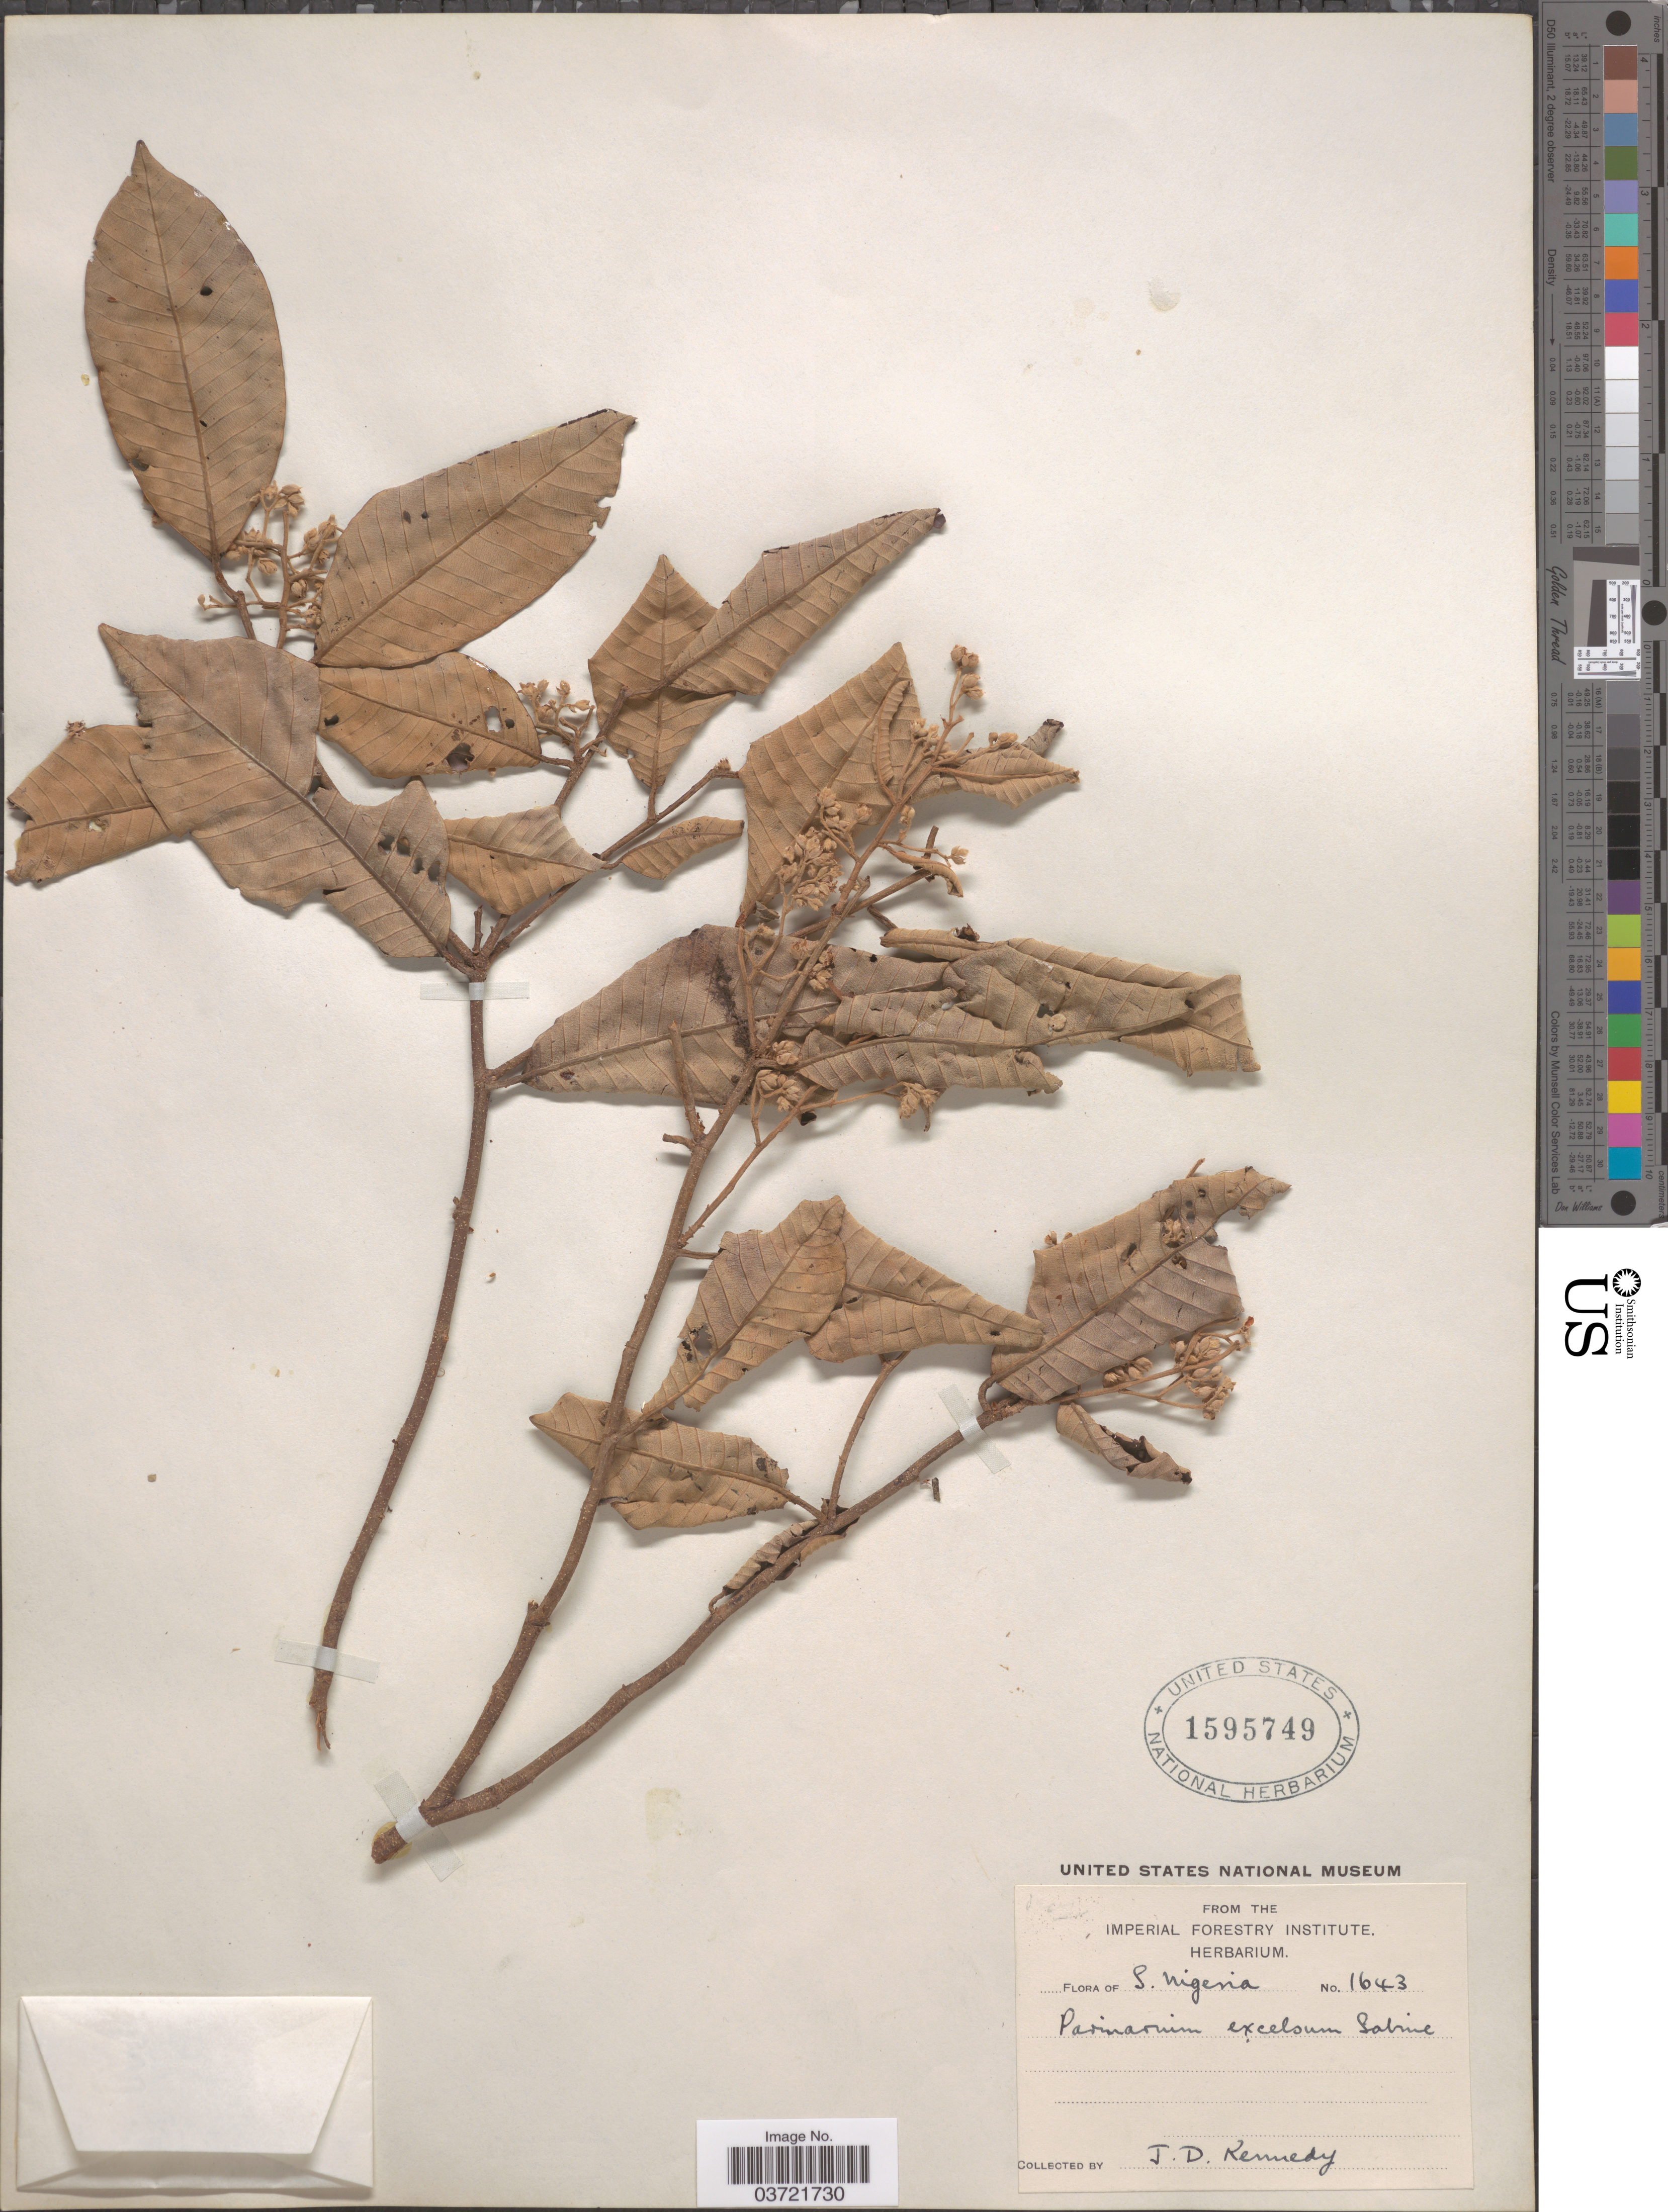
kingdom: Plantae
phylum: Tracheophyta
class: Magnoliopsida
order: Malpighiales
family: Chrysobalanaceae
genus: Parinari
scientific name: Parinari excelsa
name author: Sabine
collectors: J. D. Kennedy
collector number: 1643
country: Nigeria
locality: S. Nigeria.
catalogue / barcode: US 1595749